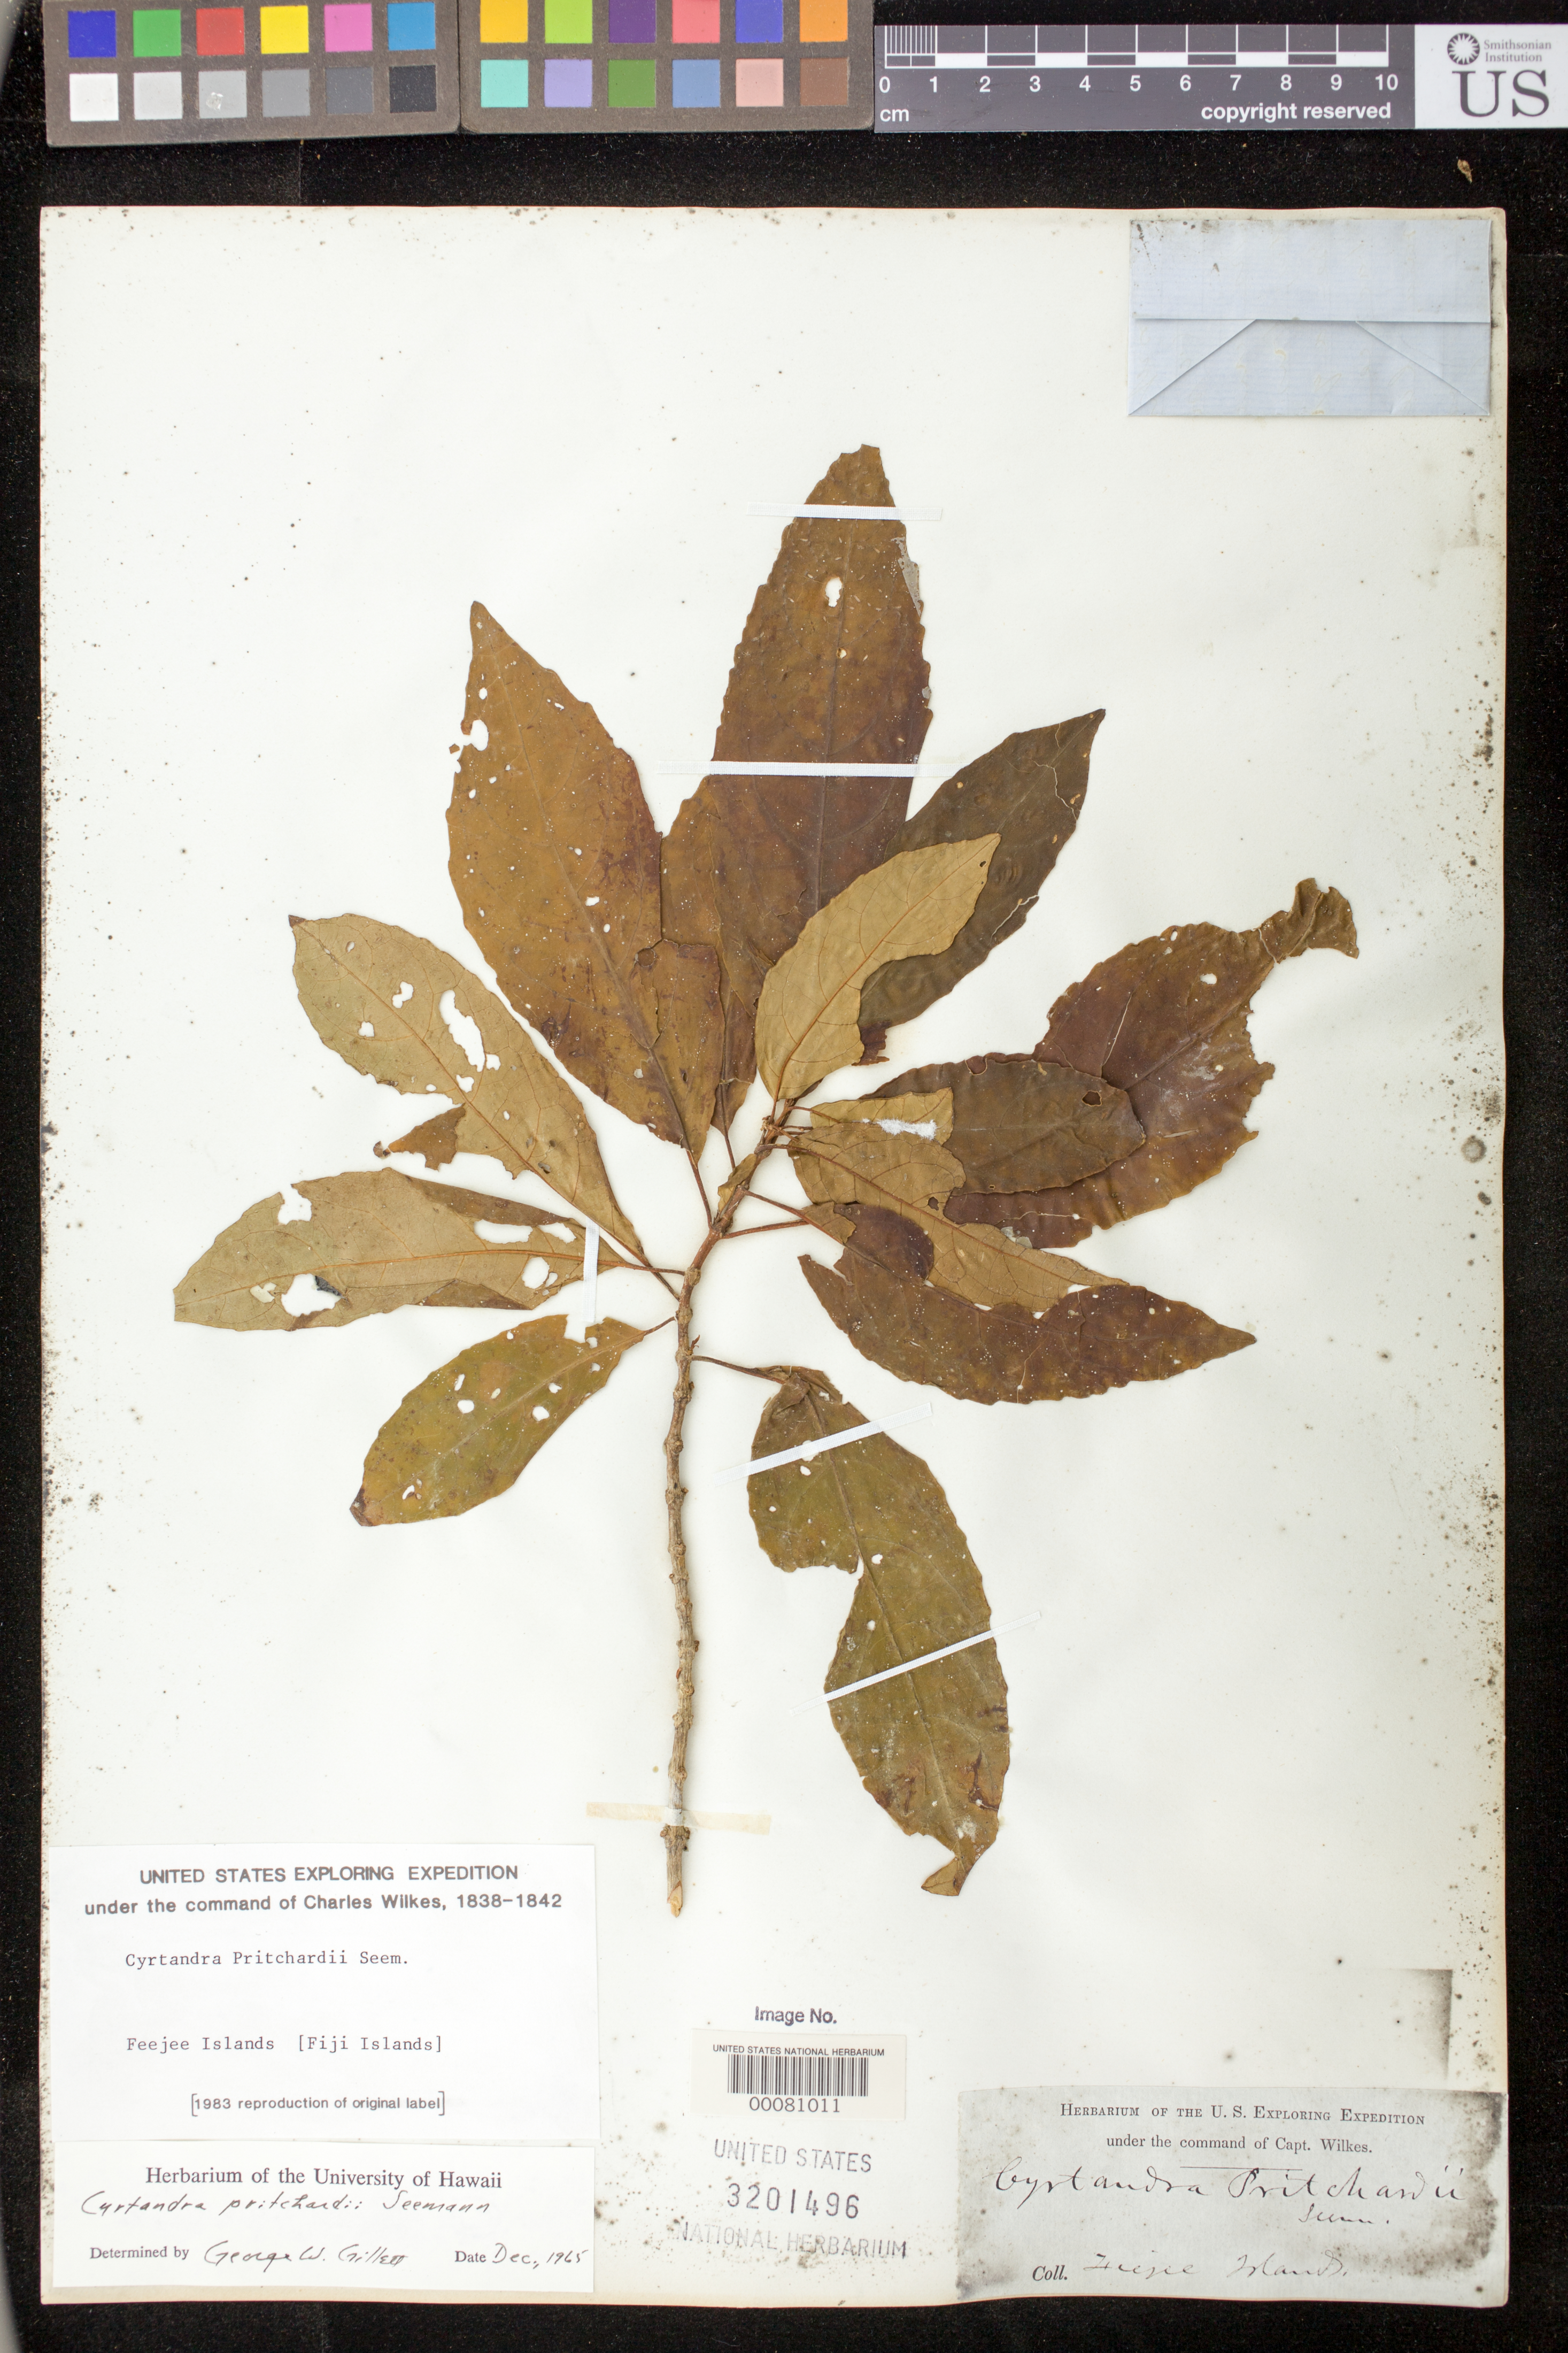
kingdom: Plantae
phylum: Tracheophyta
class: Magnoliopsida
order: Lamiales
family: Gesneriaceae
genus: Cyrtandra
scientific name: Cyrtandra pritchardii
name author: Seem.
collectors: Wilkes Explor. Exped.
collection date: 1838/1842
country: Fiji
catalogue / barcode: US 3201496